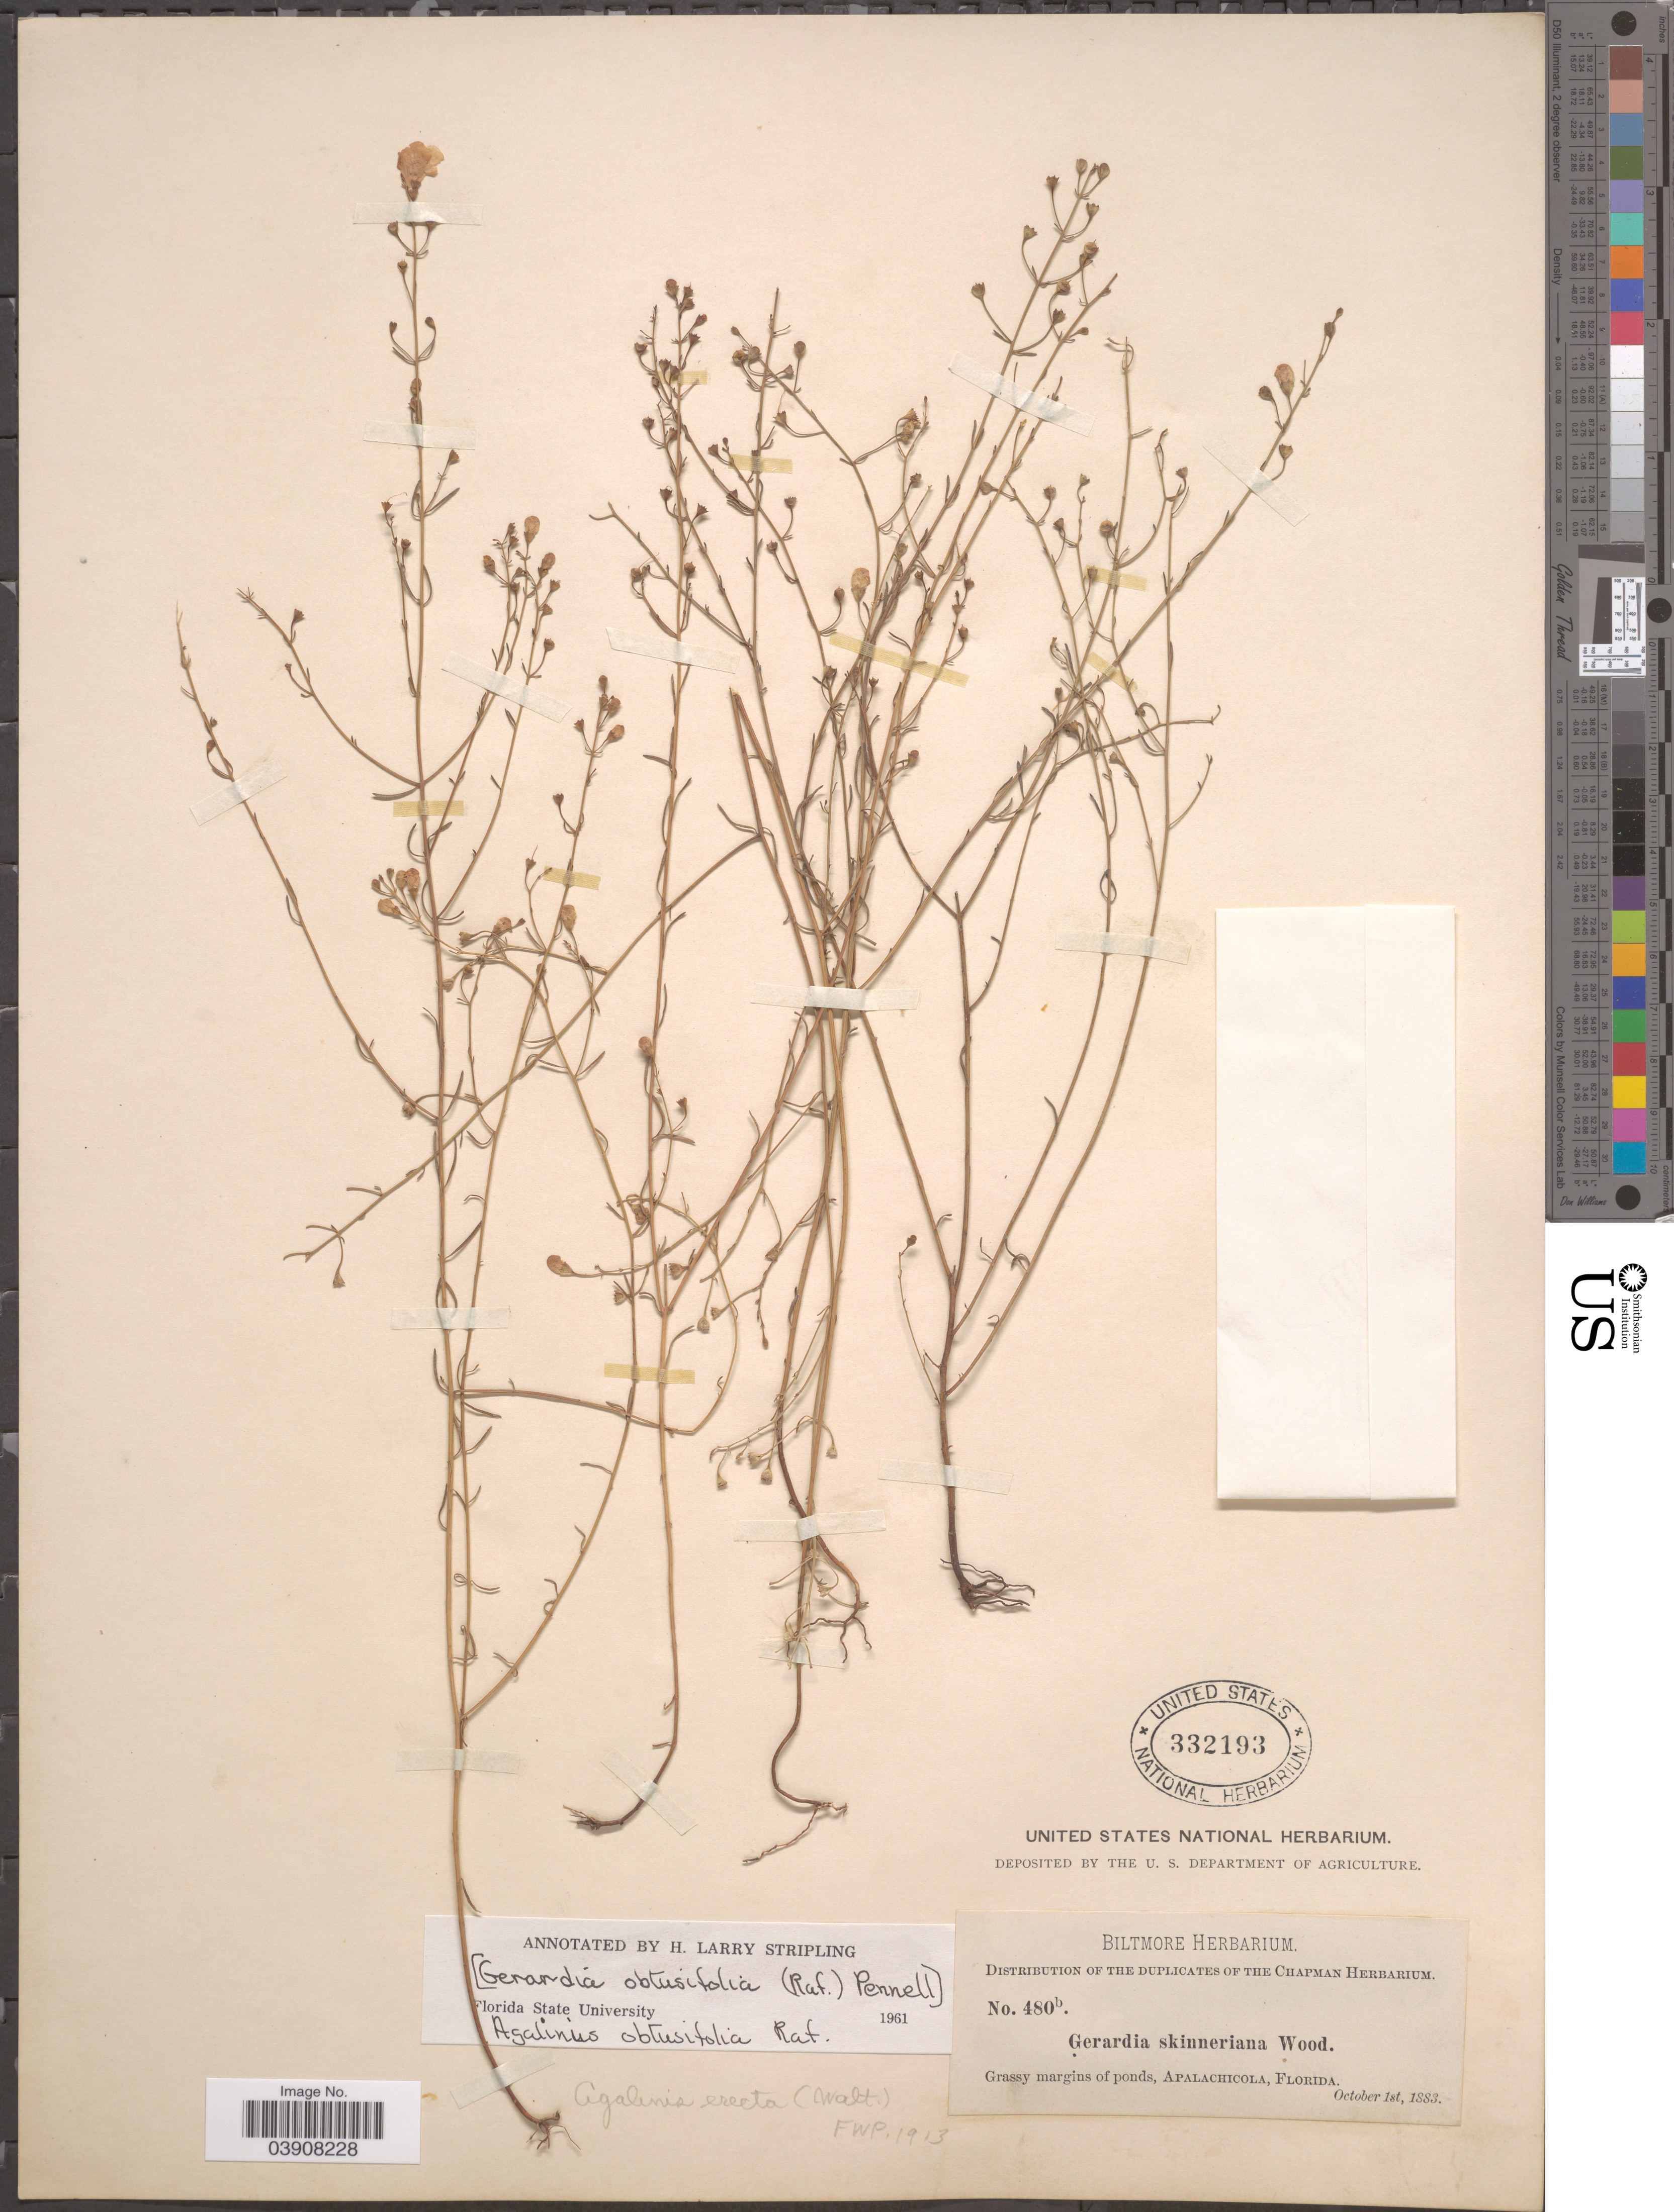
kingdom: Plantae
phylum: Tracheophyta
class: Magnoliopsida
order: Lamiales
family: Orobanchaceae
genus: Agalinis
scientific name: Agalinis obtusifolia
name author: Raf.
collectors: ex herb. Biltmore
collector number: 480b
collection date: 1883-10-01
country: United States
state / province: Florida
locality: Grassy margins of ponds, Apalachicola.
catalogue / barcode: US 332193